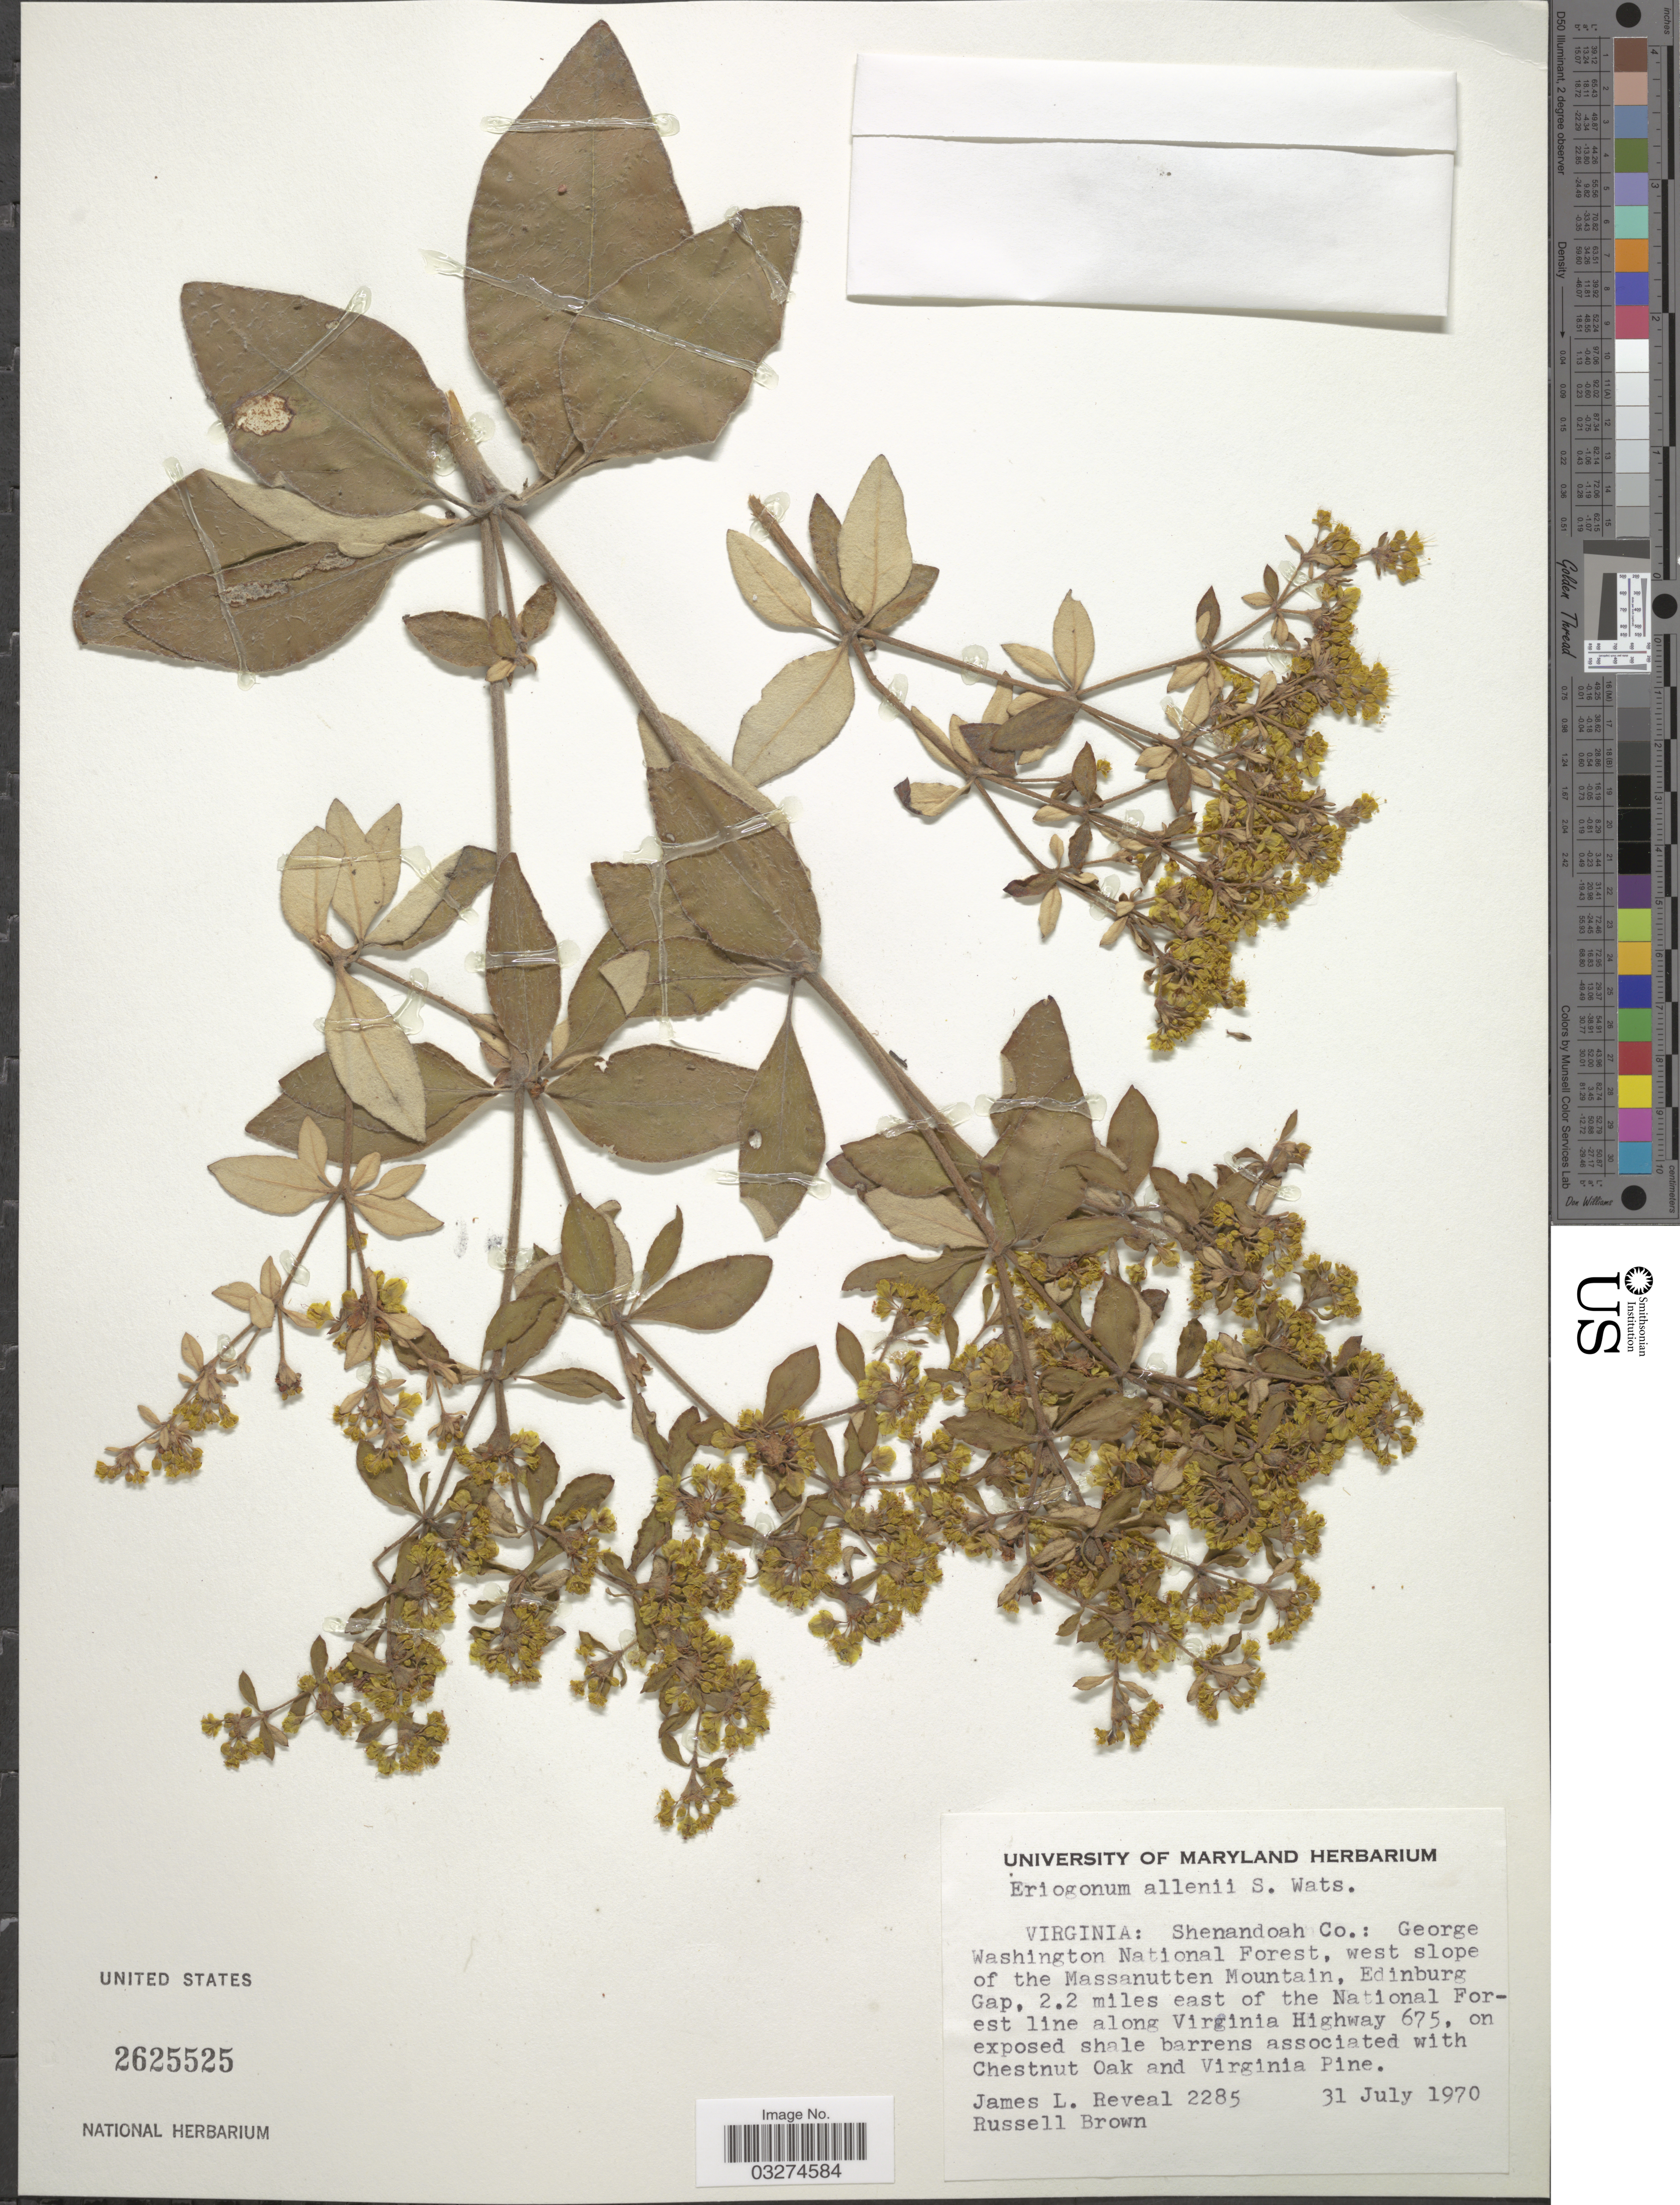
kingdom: Plantae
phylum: Tracheophyta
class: Magnoliopsida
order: Caryophyllales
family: Polygonaceae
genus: Eriogonum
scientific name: Eriogonum alleni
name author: S. Watson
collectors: J. L. Reveal & R. Brown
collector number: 2285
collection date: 1970-07-31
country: United States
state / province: Virginia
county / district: Shenandoah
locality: Shenandoah Co.: George Washington National Forest, west slope of the Massanutten Mountain, Edinburg Gap, 2.2 miles east of the National Forest line along Virginia Highway 675.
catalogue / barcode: US 2625525